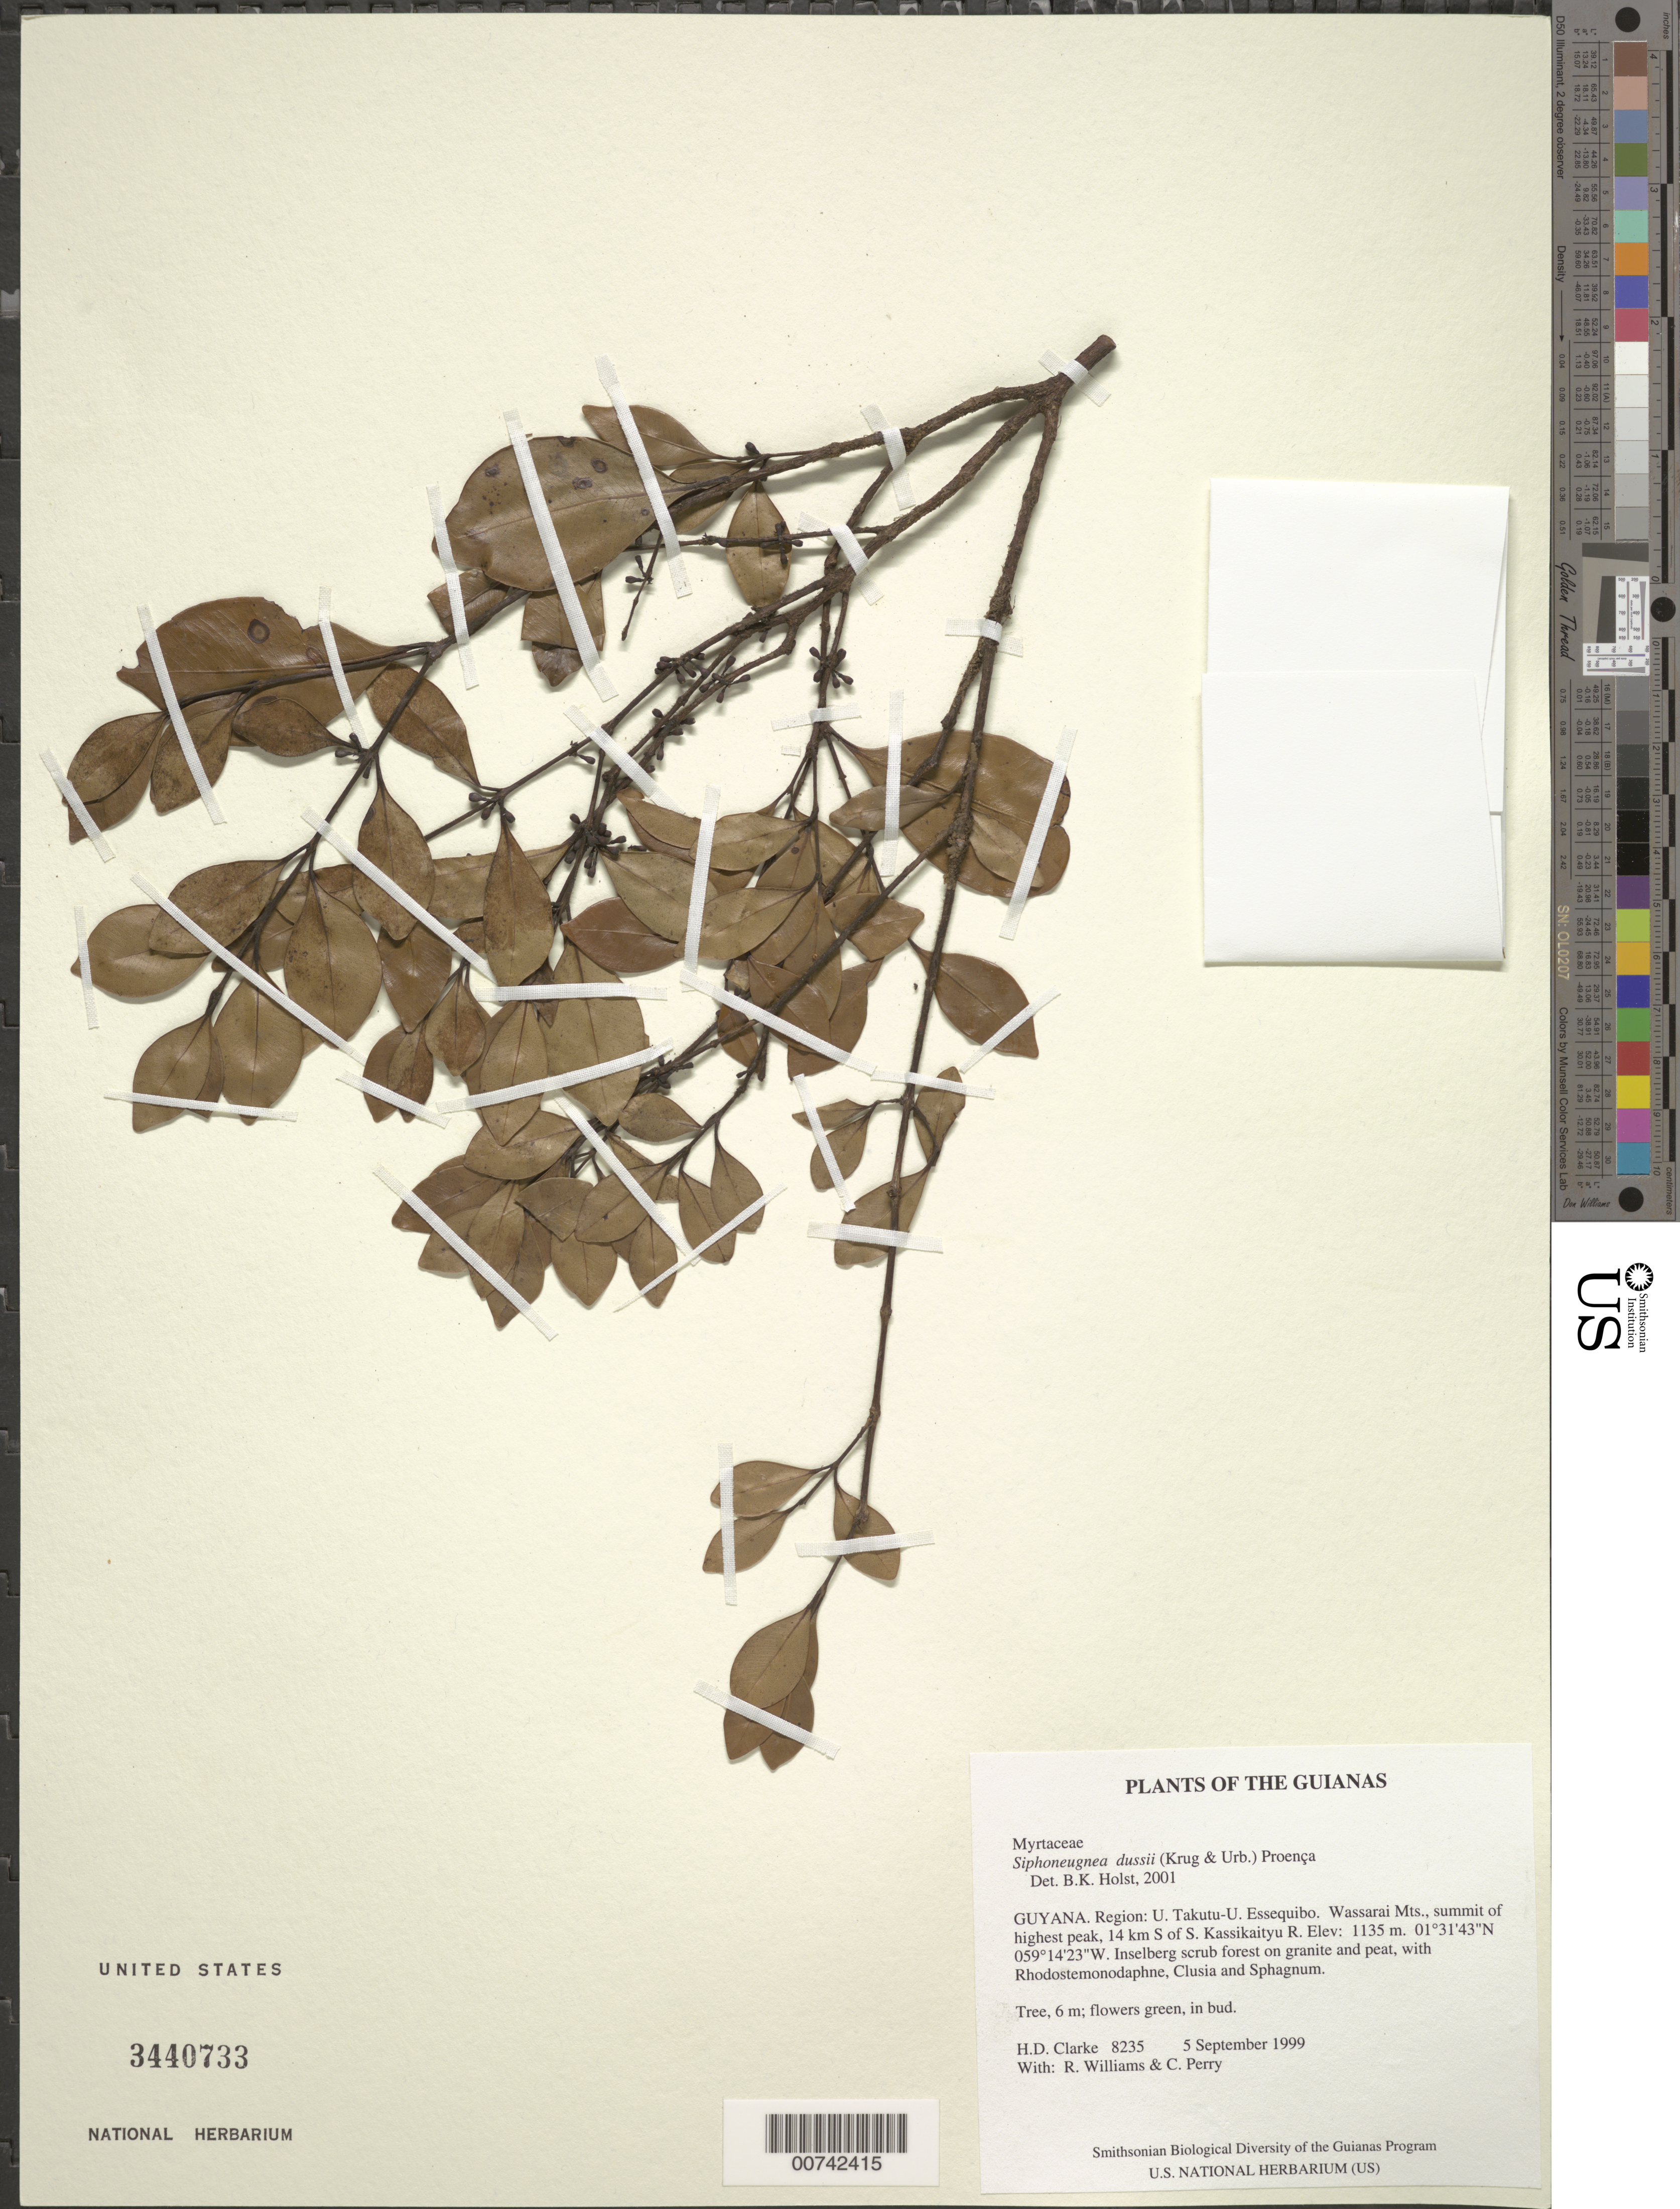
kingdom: Plantae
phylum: Tracheophyta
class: Magnoliopsida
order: Myrtales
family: Myrtaceae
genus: Siphoneugena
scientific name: Siphoneugena dussii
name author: (Krug & Urb.) Proença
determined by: Holst, Bruce K.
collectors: H. D. Clarke, R. Williams & C. Perry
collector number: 8235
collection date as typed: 5 September 1999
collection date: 1999-09-05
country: Guyana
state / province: U. Takutu-U. Essequibo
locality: Wassarai Mts., summit of highest peak, 14 km S of S. Kassikaityu R.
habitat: Inselberg scrub forest on granite and peat, with Rhodostemonodaphne, Clusia and Sphagnum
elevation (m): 1135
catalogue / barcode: US 3440733